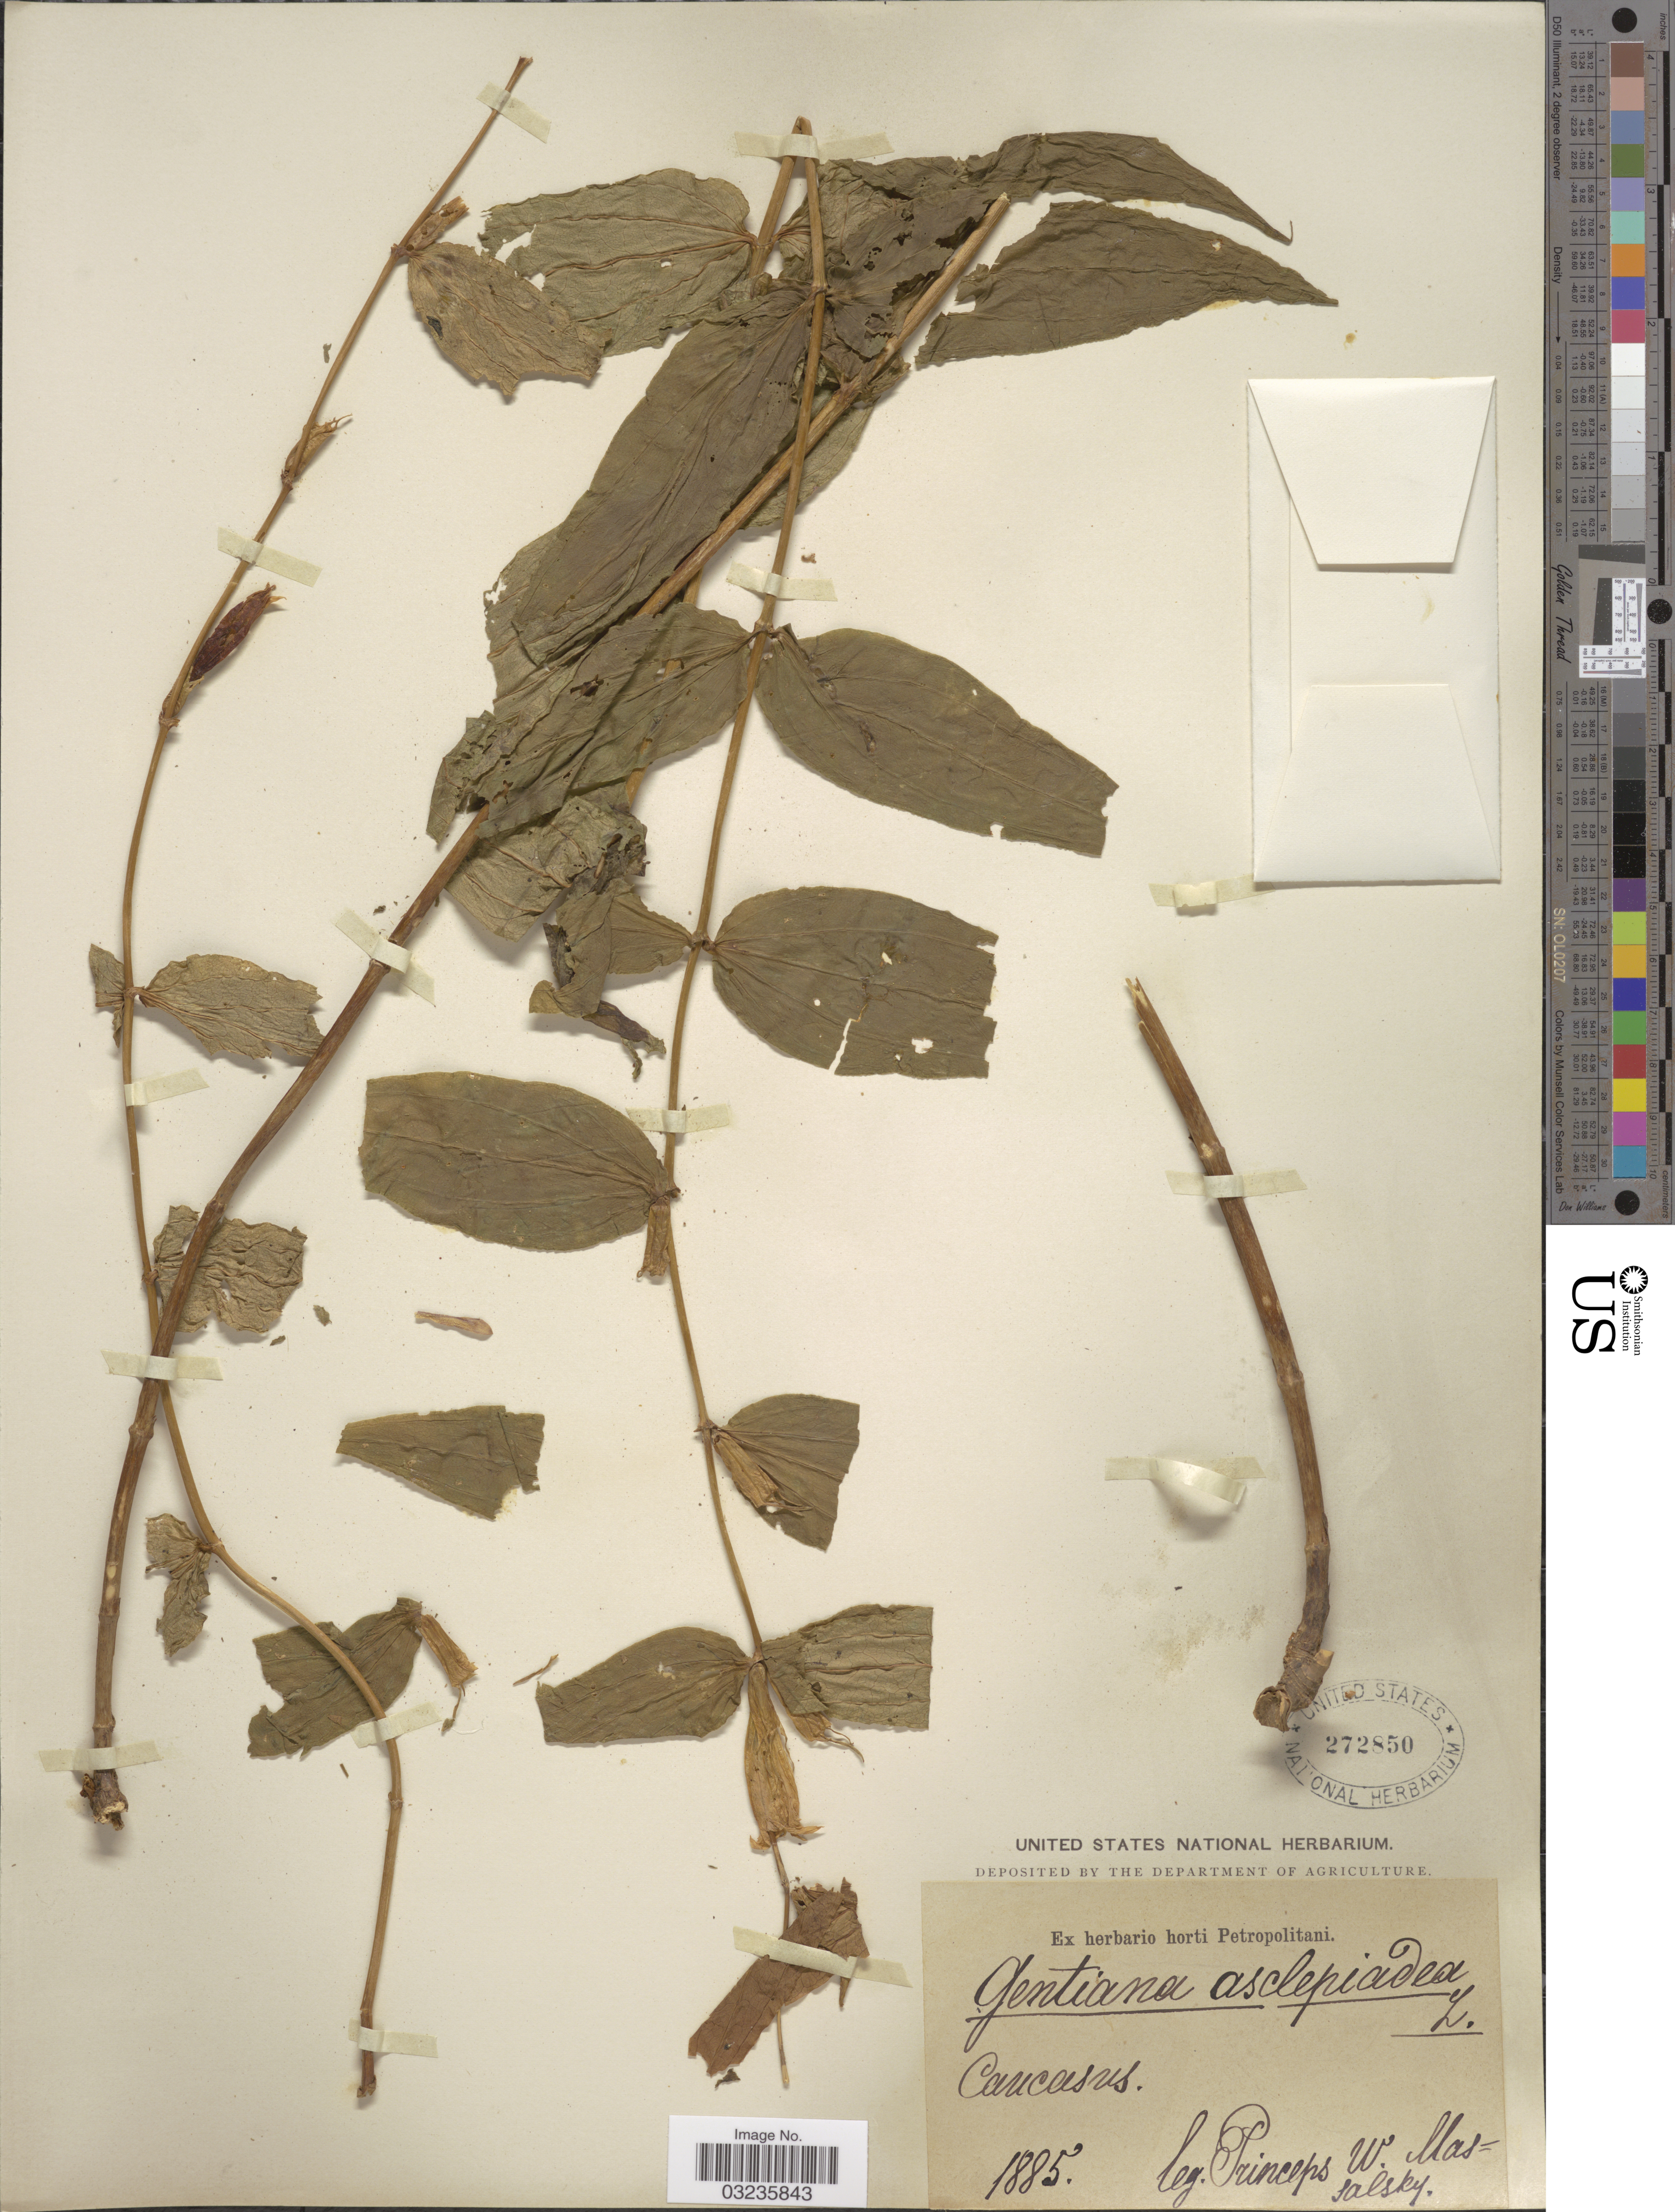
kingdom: Plantae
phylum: Tracheophyta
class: Magnoliopsida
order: Gentianales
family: Gentianaceae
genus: Gentiana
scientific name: Gentiana asclepiadea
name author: L.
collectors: P. Massalsky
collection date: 1885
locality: Caucasus.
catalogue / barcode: US 272850